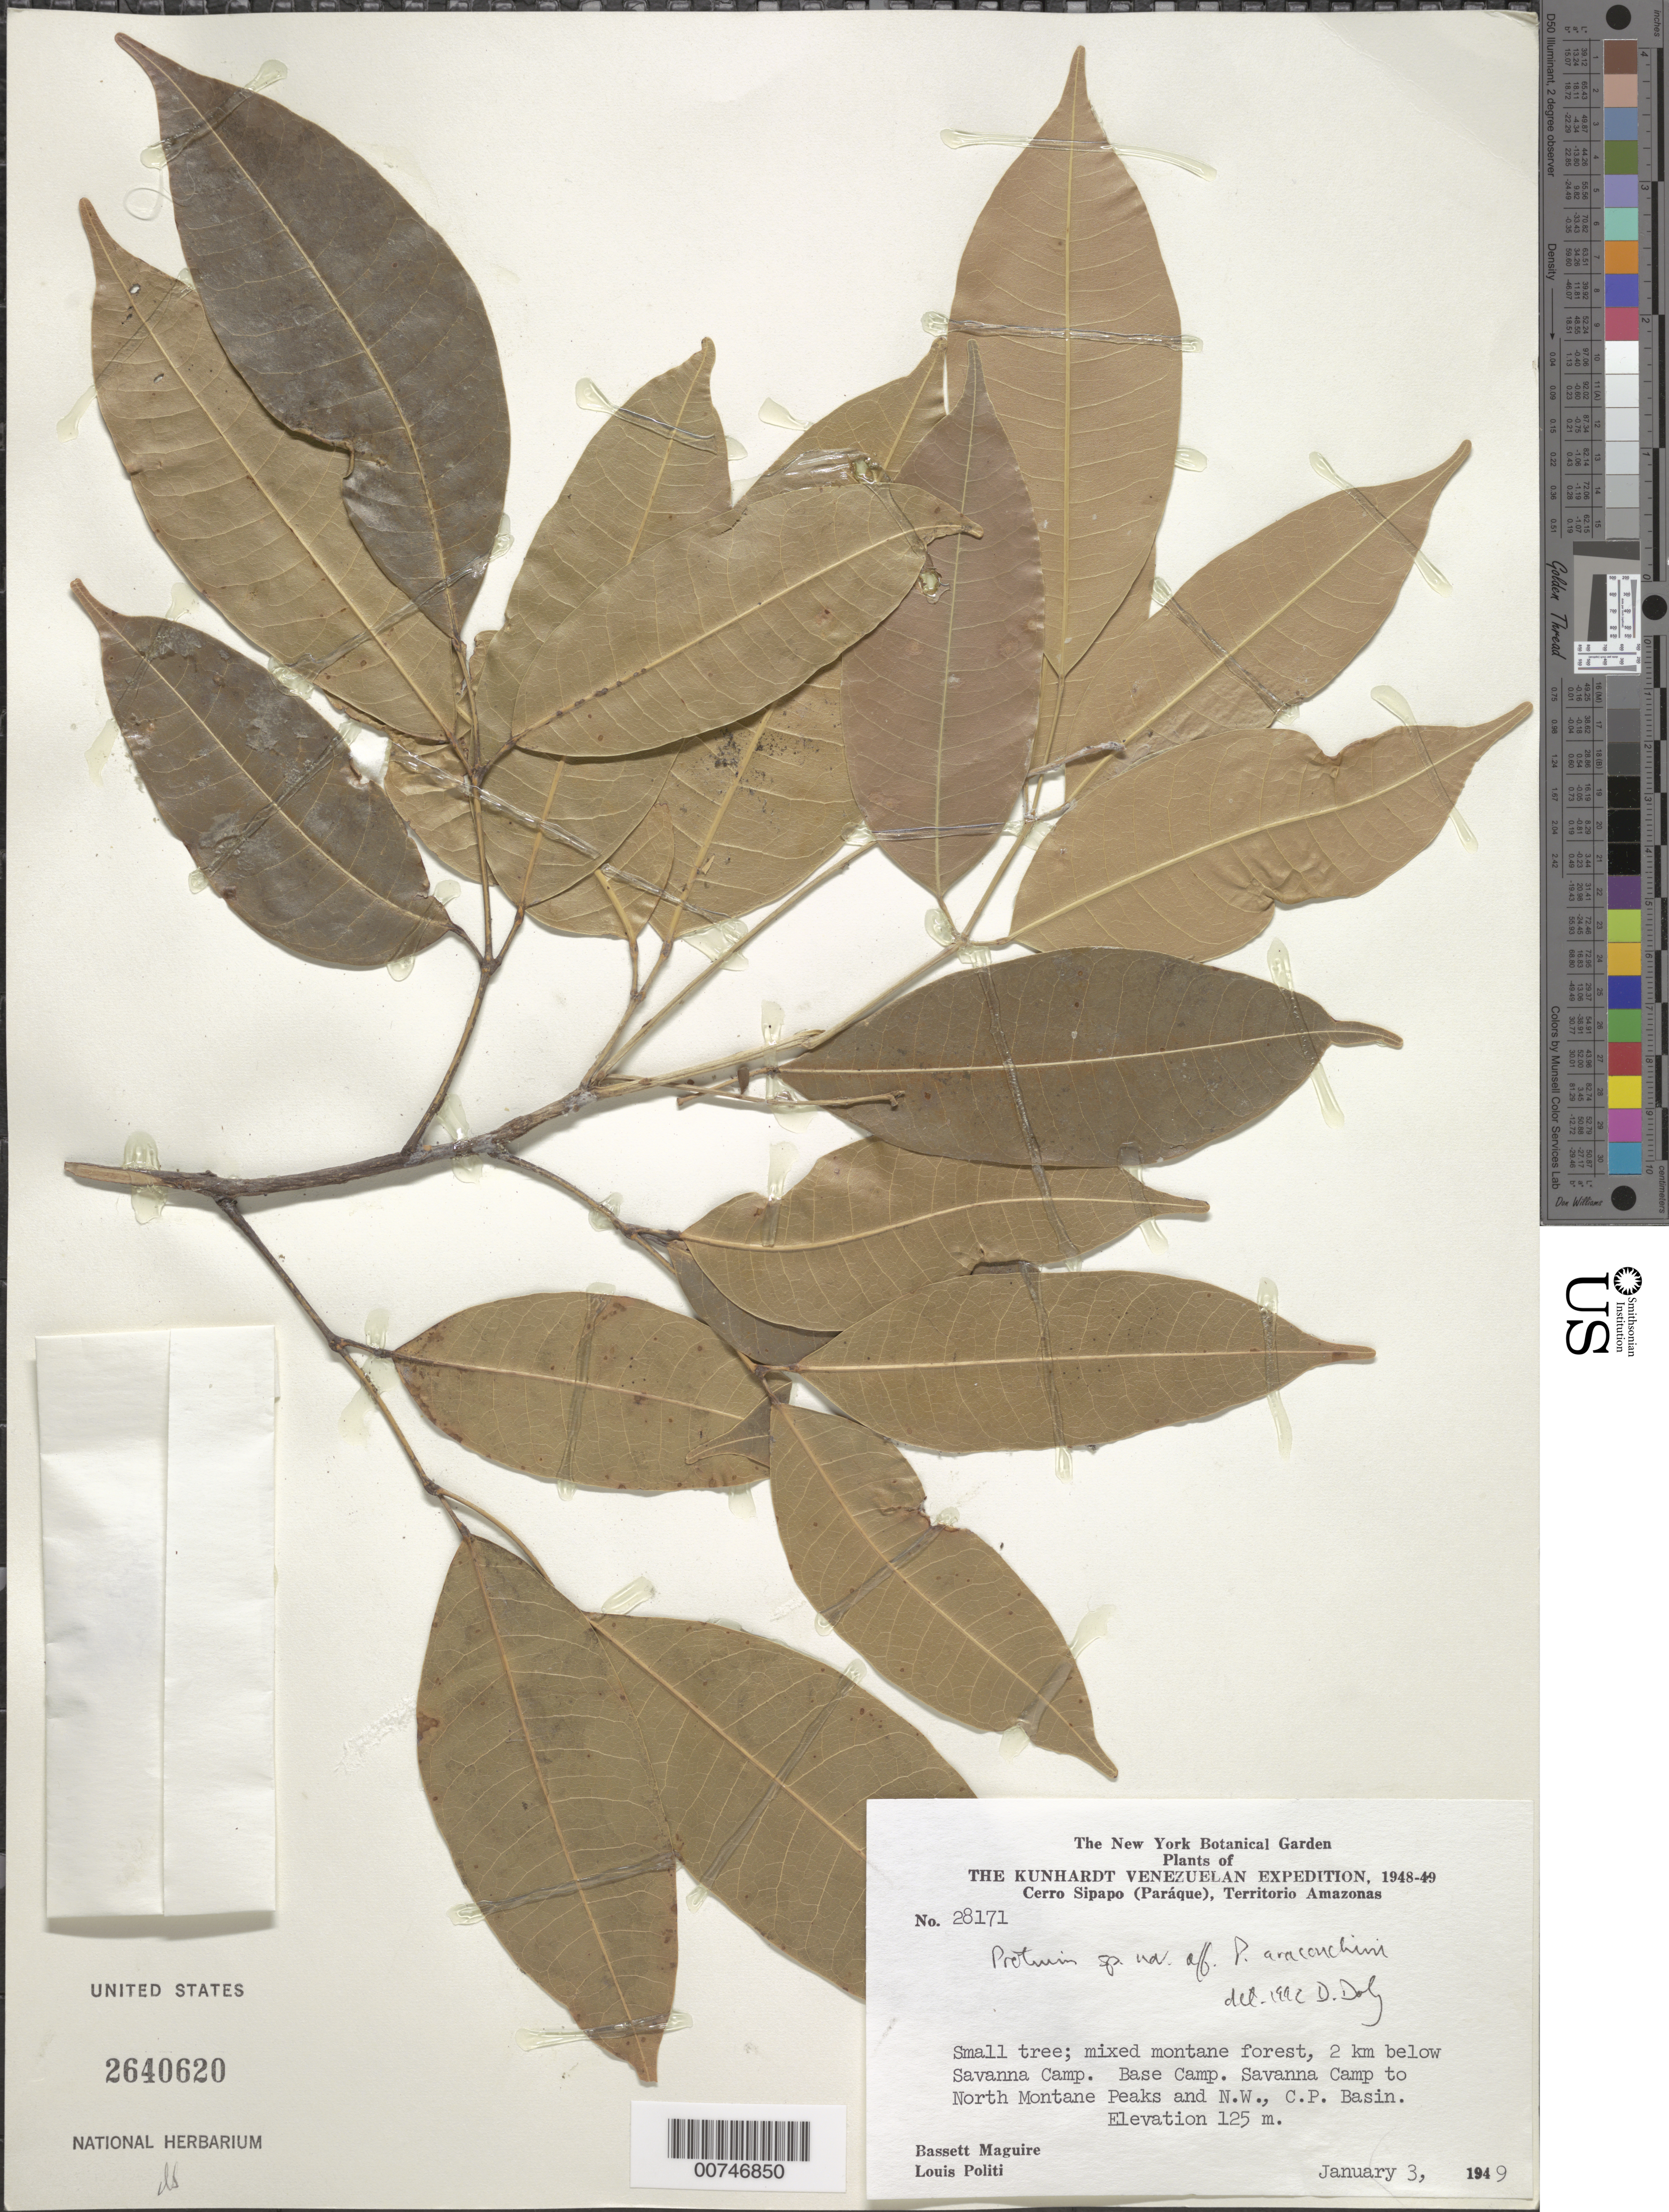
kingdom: Plantae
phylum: Tracheophyta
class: Magnoliopsida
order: Sapindales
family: Burseraceae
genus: Protium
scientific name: Protium aracouchini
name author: (Aubl.) Marchand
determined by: Daly, D. C.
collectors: B. Maguire & L. Politi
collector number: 28171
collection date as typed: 3-Feb-49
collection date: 1949-02-03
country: Venezuela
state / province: Amazonas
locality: Cerro Sipapo (Paráque), Savanna Camp, 2 km below; Base Camp. Savanna Camp to North Montane Peaks and N.W., C. P. Basin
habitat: Mixed montane forest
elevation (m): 125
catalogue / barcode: US 2640620